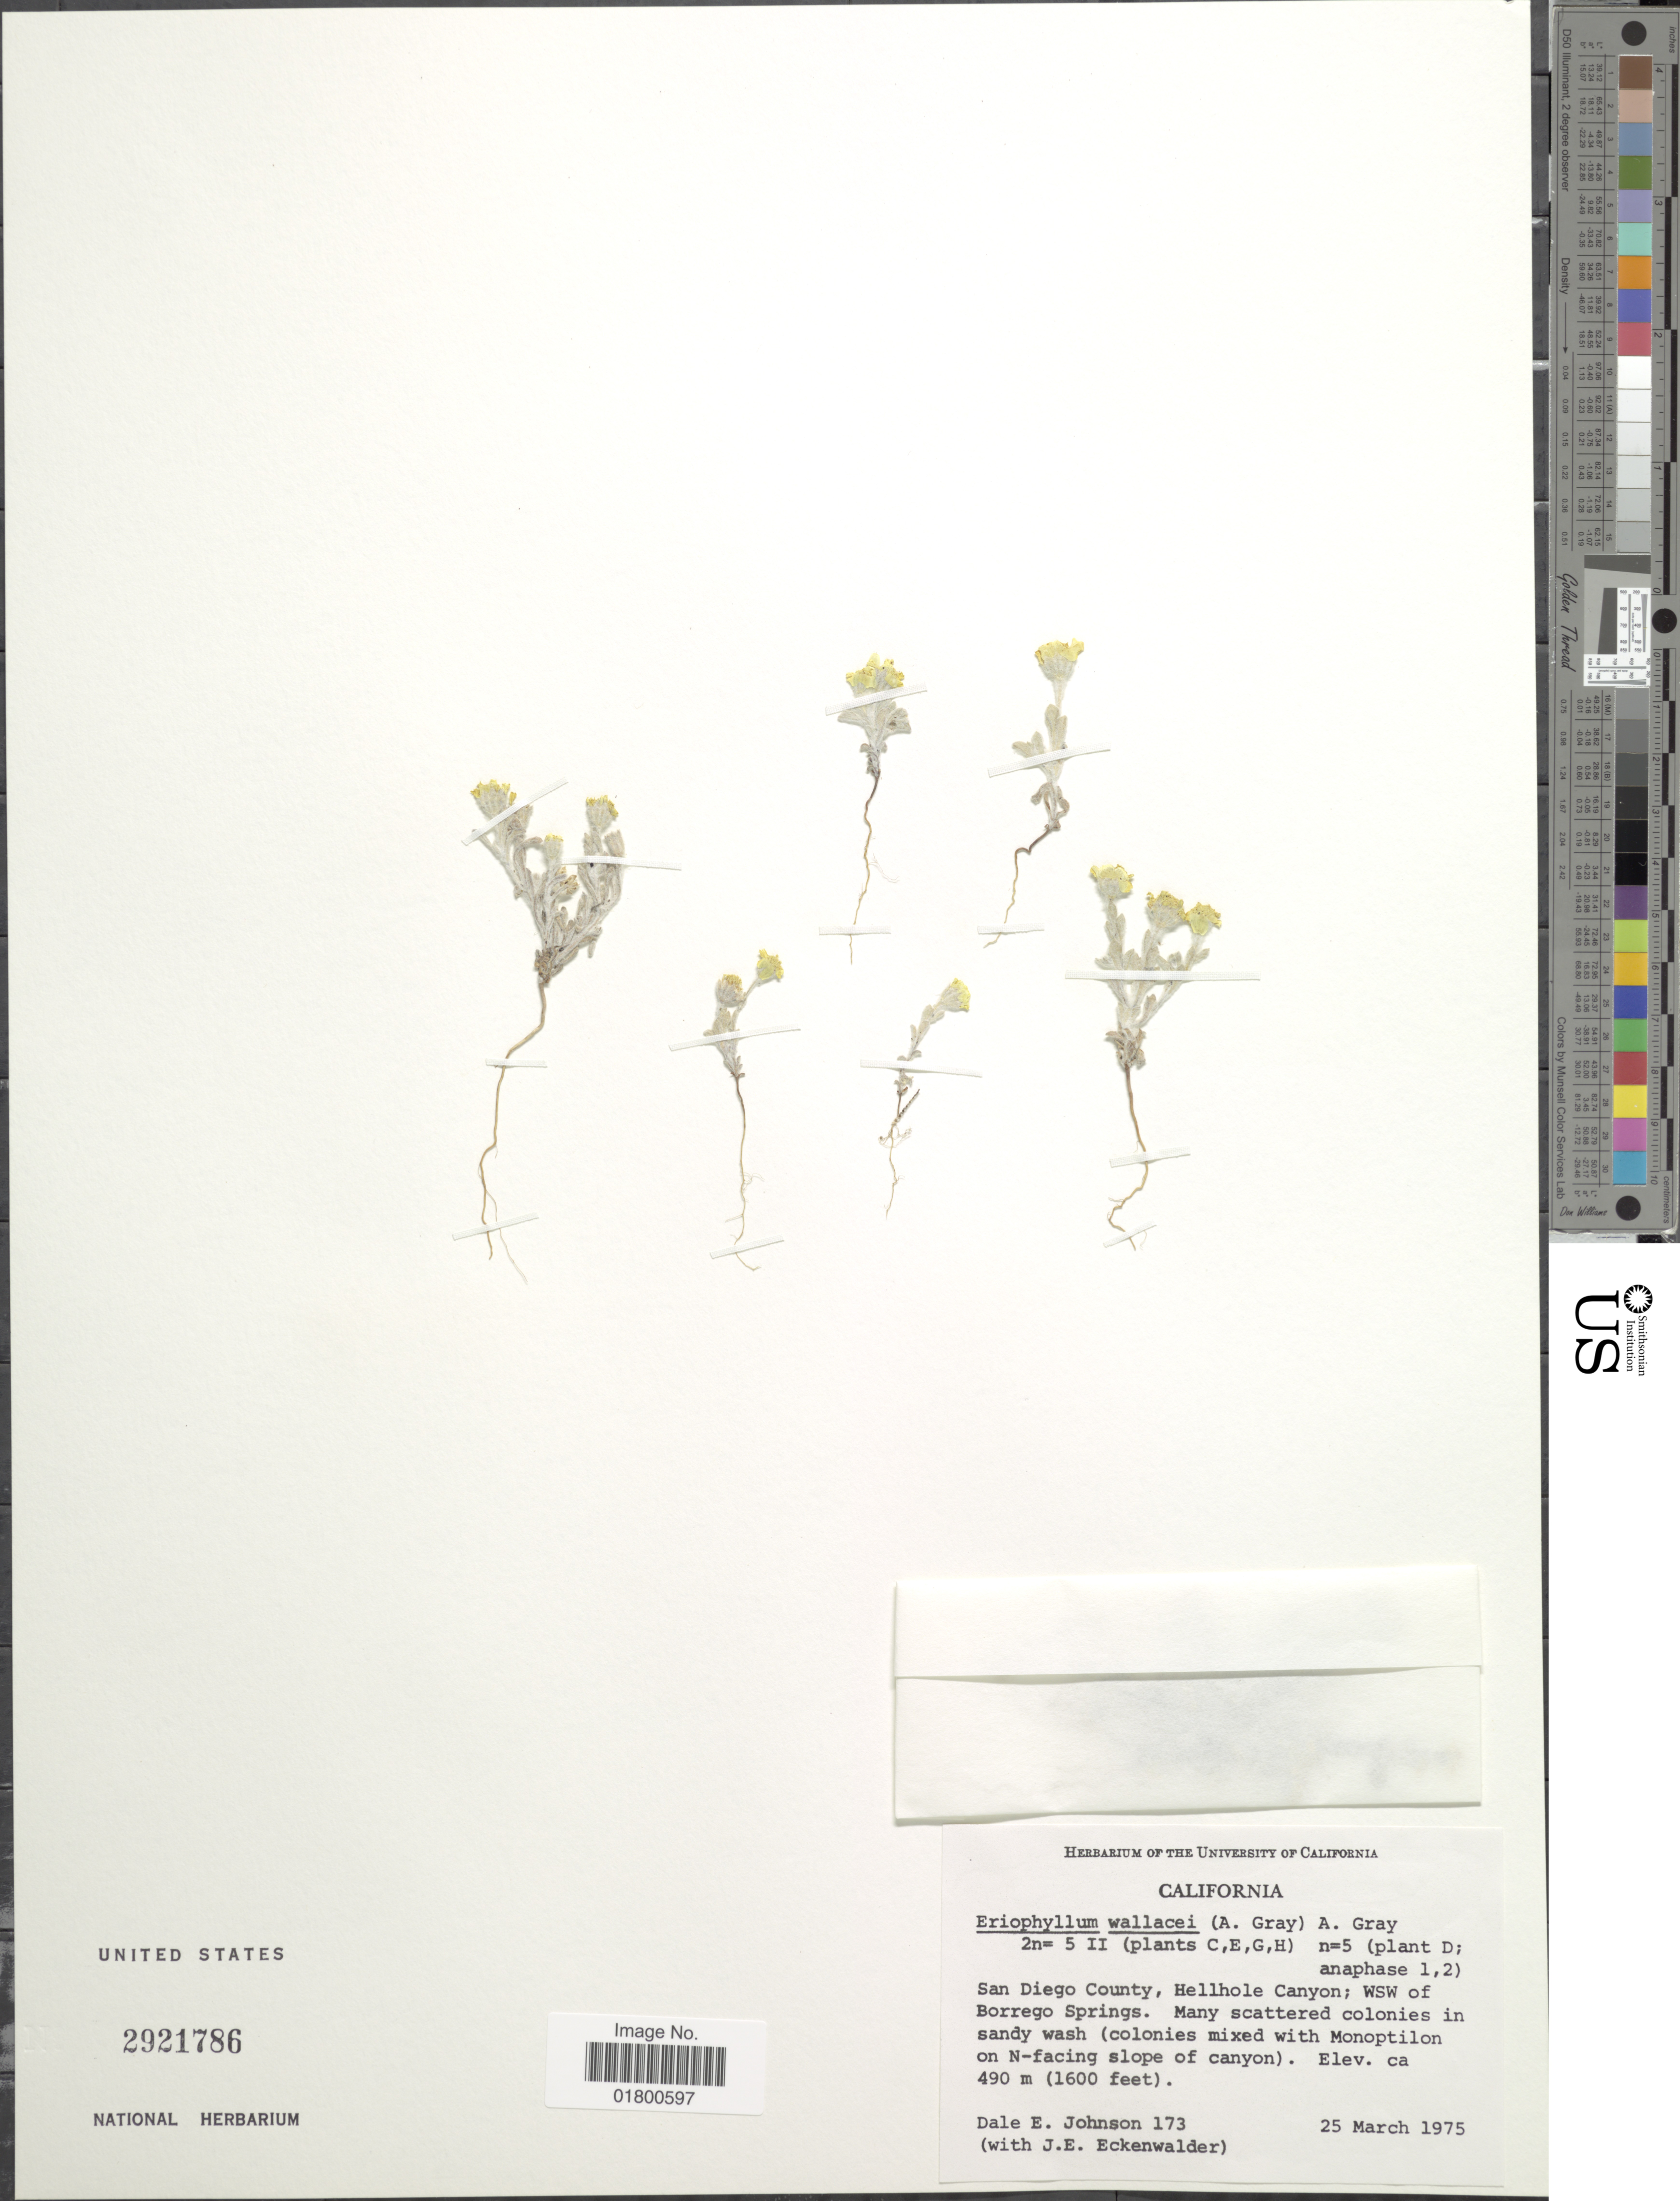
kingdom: Plantae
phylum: Tracheophyta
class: Magnoliopsida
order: Asterales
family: Asteraceae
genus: Eriophyllum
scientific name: Eriophyllum wallacei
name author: (A. Gray) A. Gray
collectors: D. E. Johnson & J. Eckenwalder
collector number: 173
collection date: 1975-03-25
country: United States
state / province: California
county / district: San Diego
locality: San Diego County, Hellhole Canyon, WSW of Borrego Springs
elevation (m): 490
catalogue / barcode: US 2921786